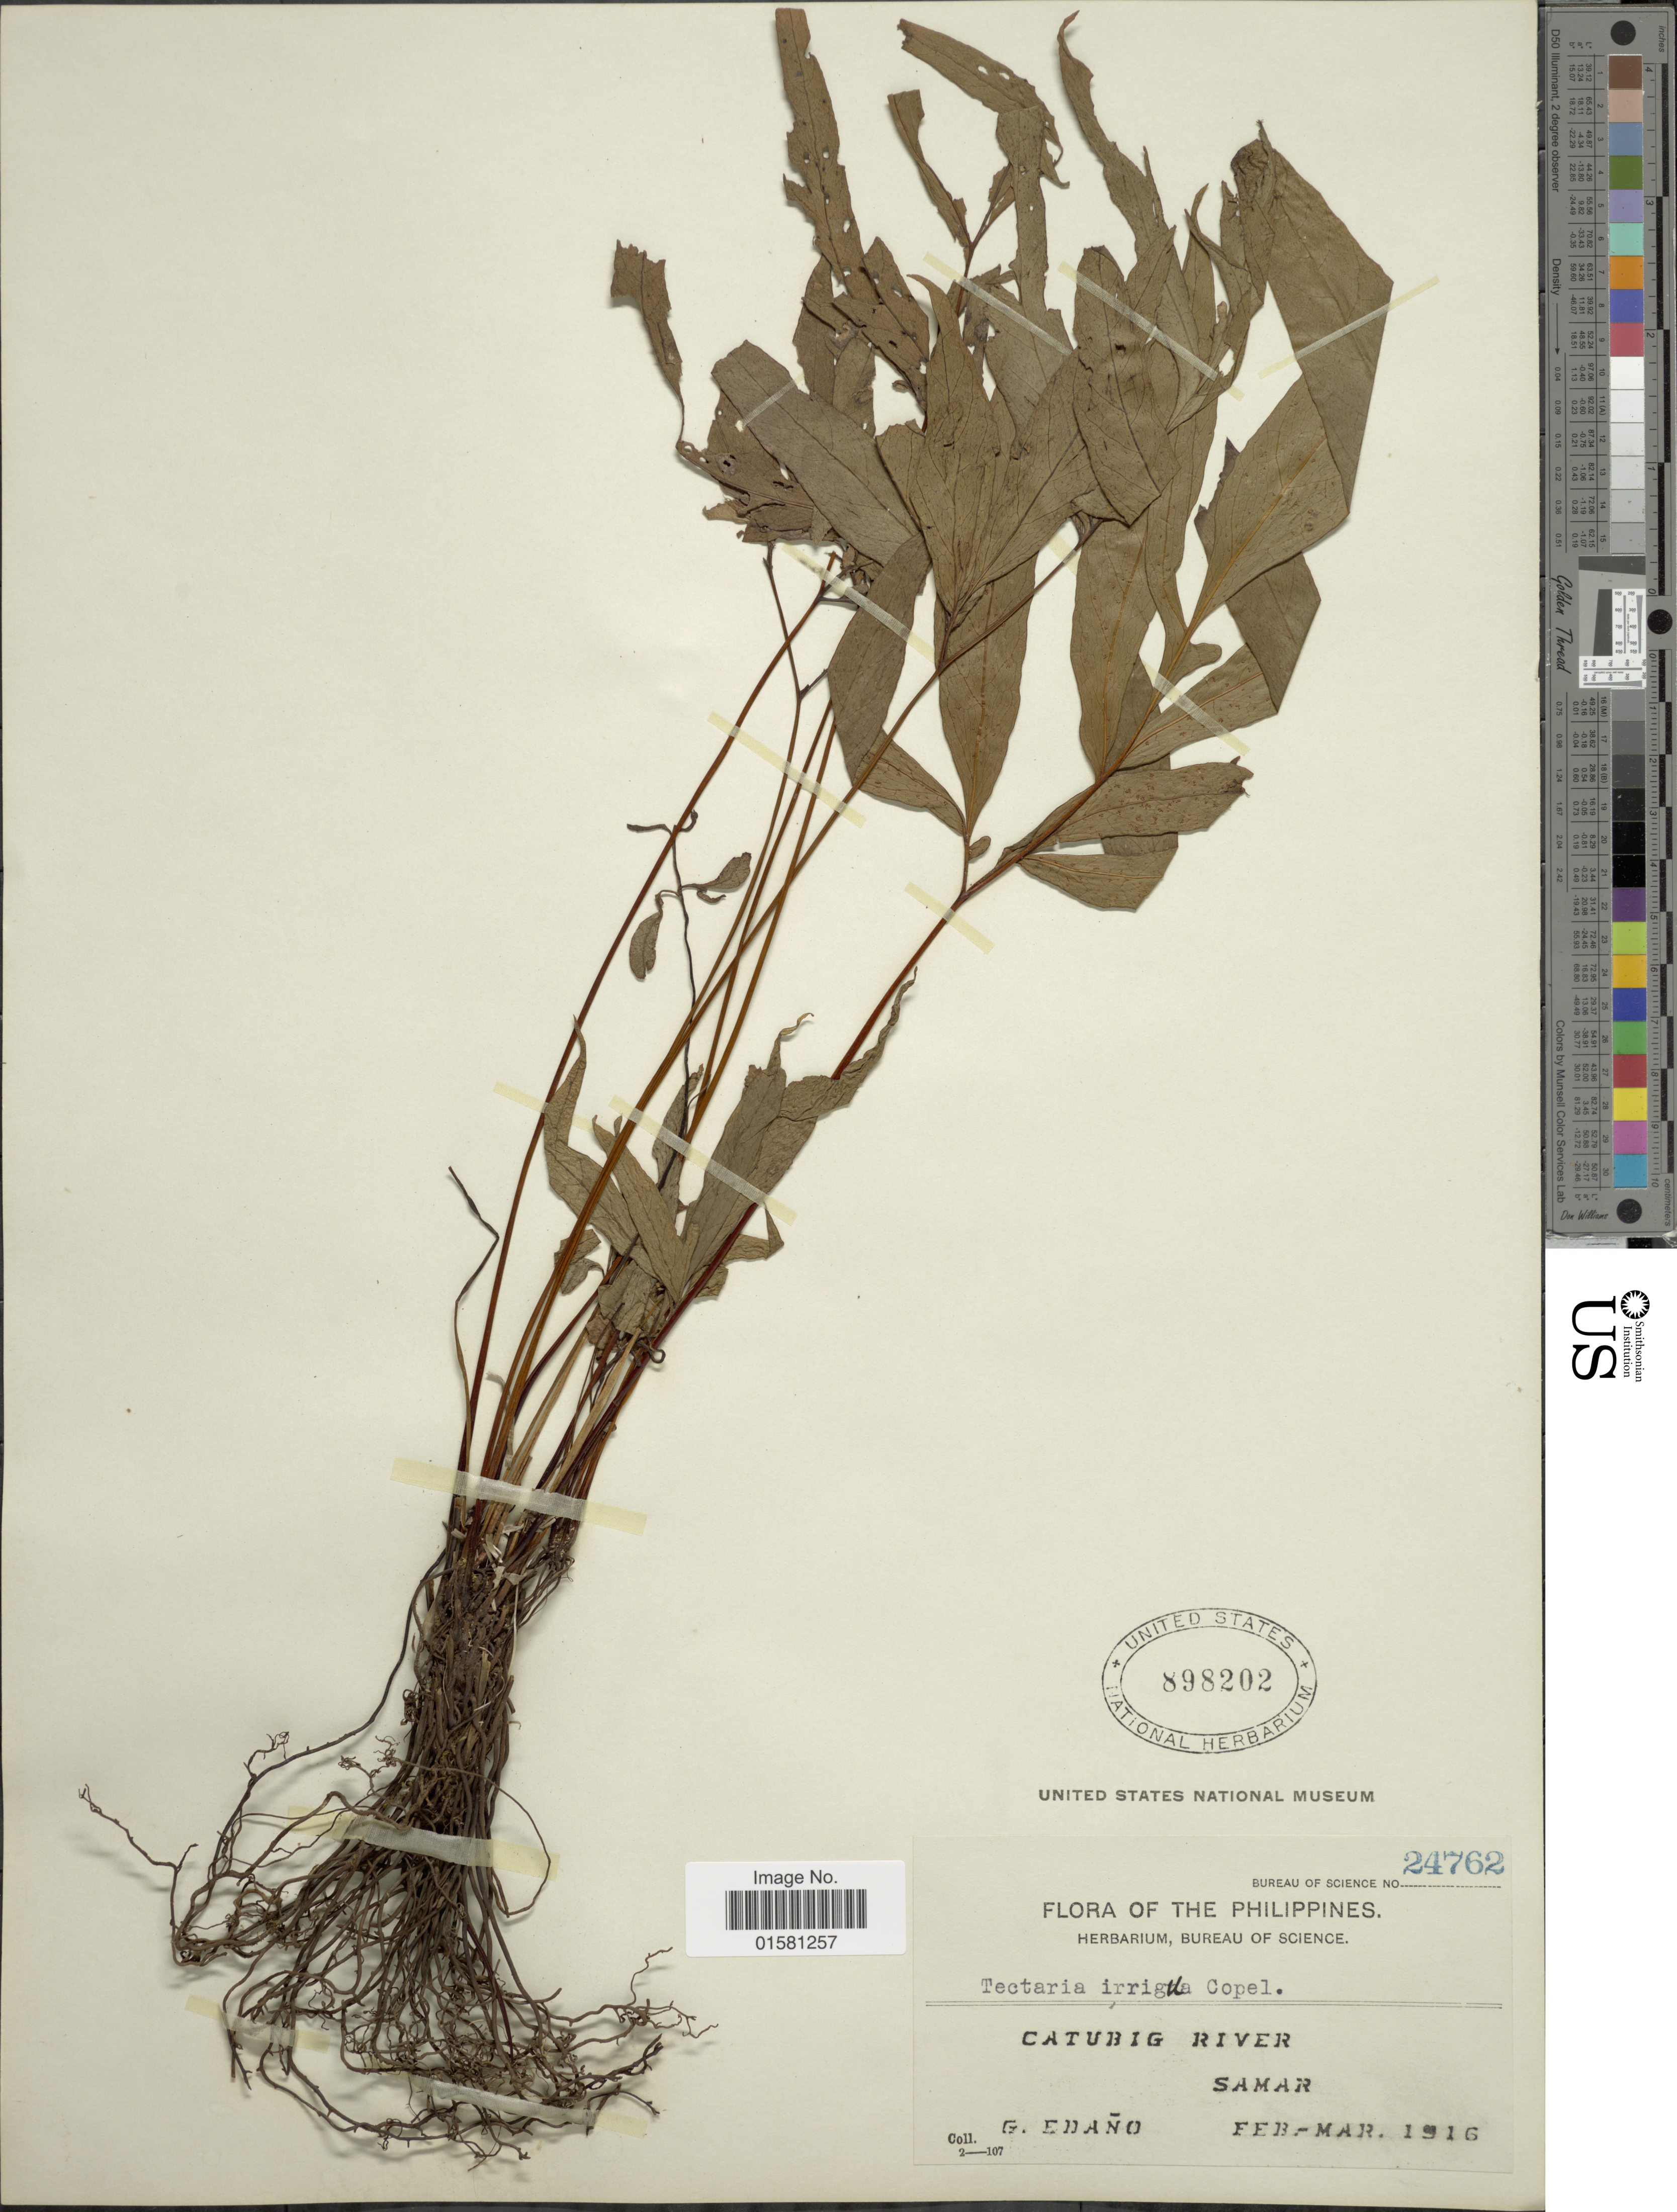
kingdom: Plantae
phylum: Tracheophyta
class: Polypodiopsida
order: Polypodiales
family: Tectariaceae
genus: Tectaria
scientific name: Tectaria trifida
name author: (Fée) Price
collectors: G. Edaño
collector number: Bureau of Science 24762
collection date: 1916-02/1916-03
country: Philippines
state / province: Eastern Visayas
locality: Philippines, Catubig river, Samar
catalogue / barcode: US 898202